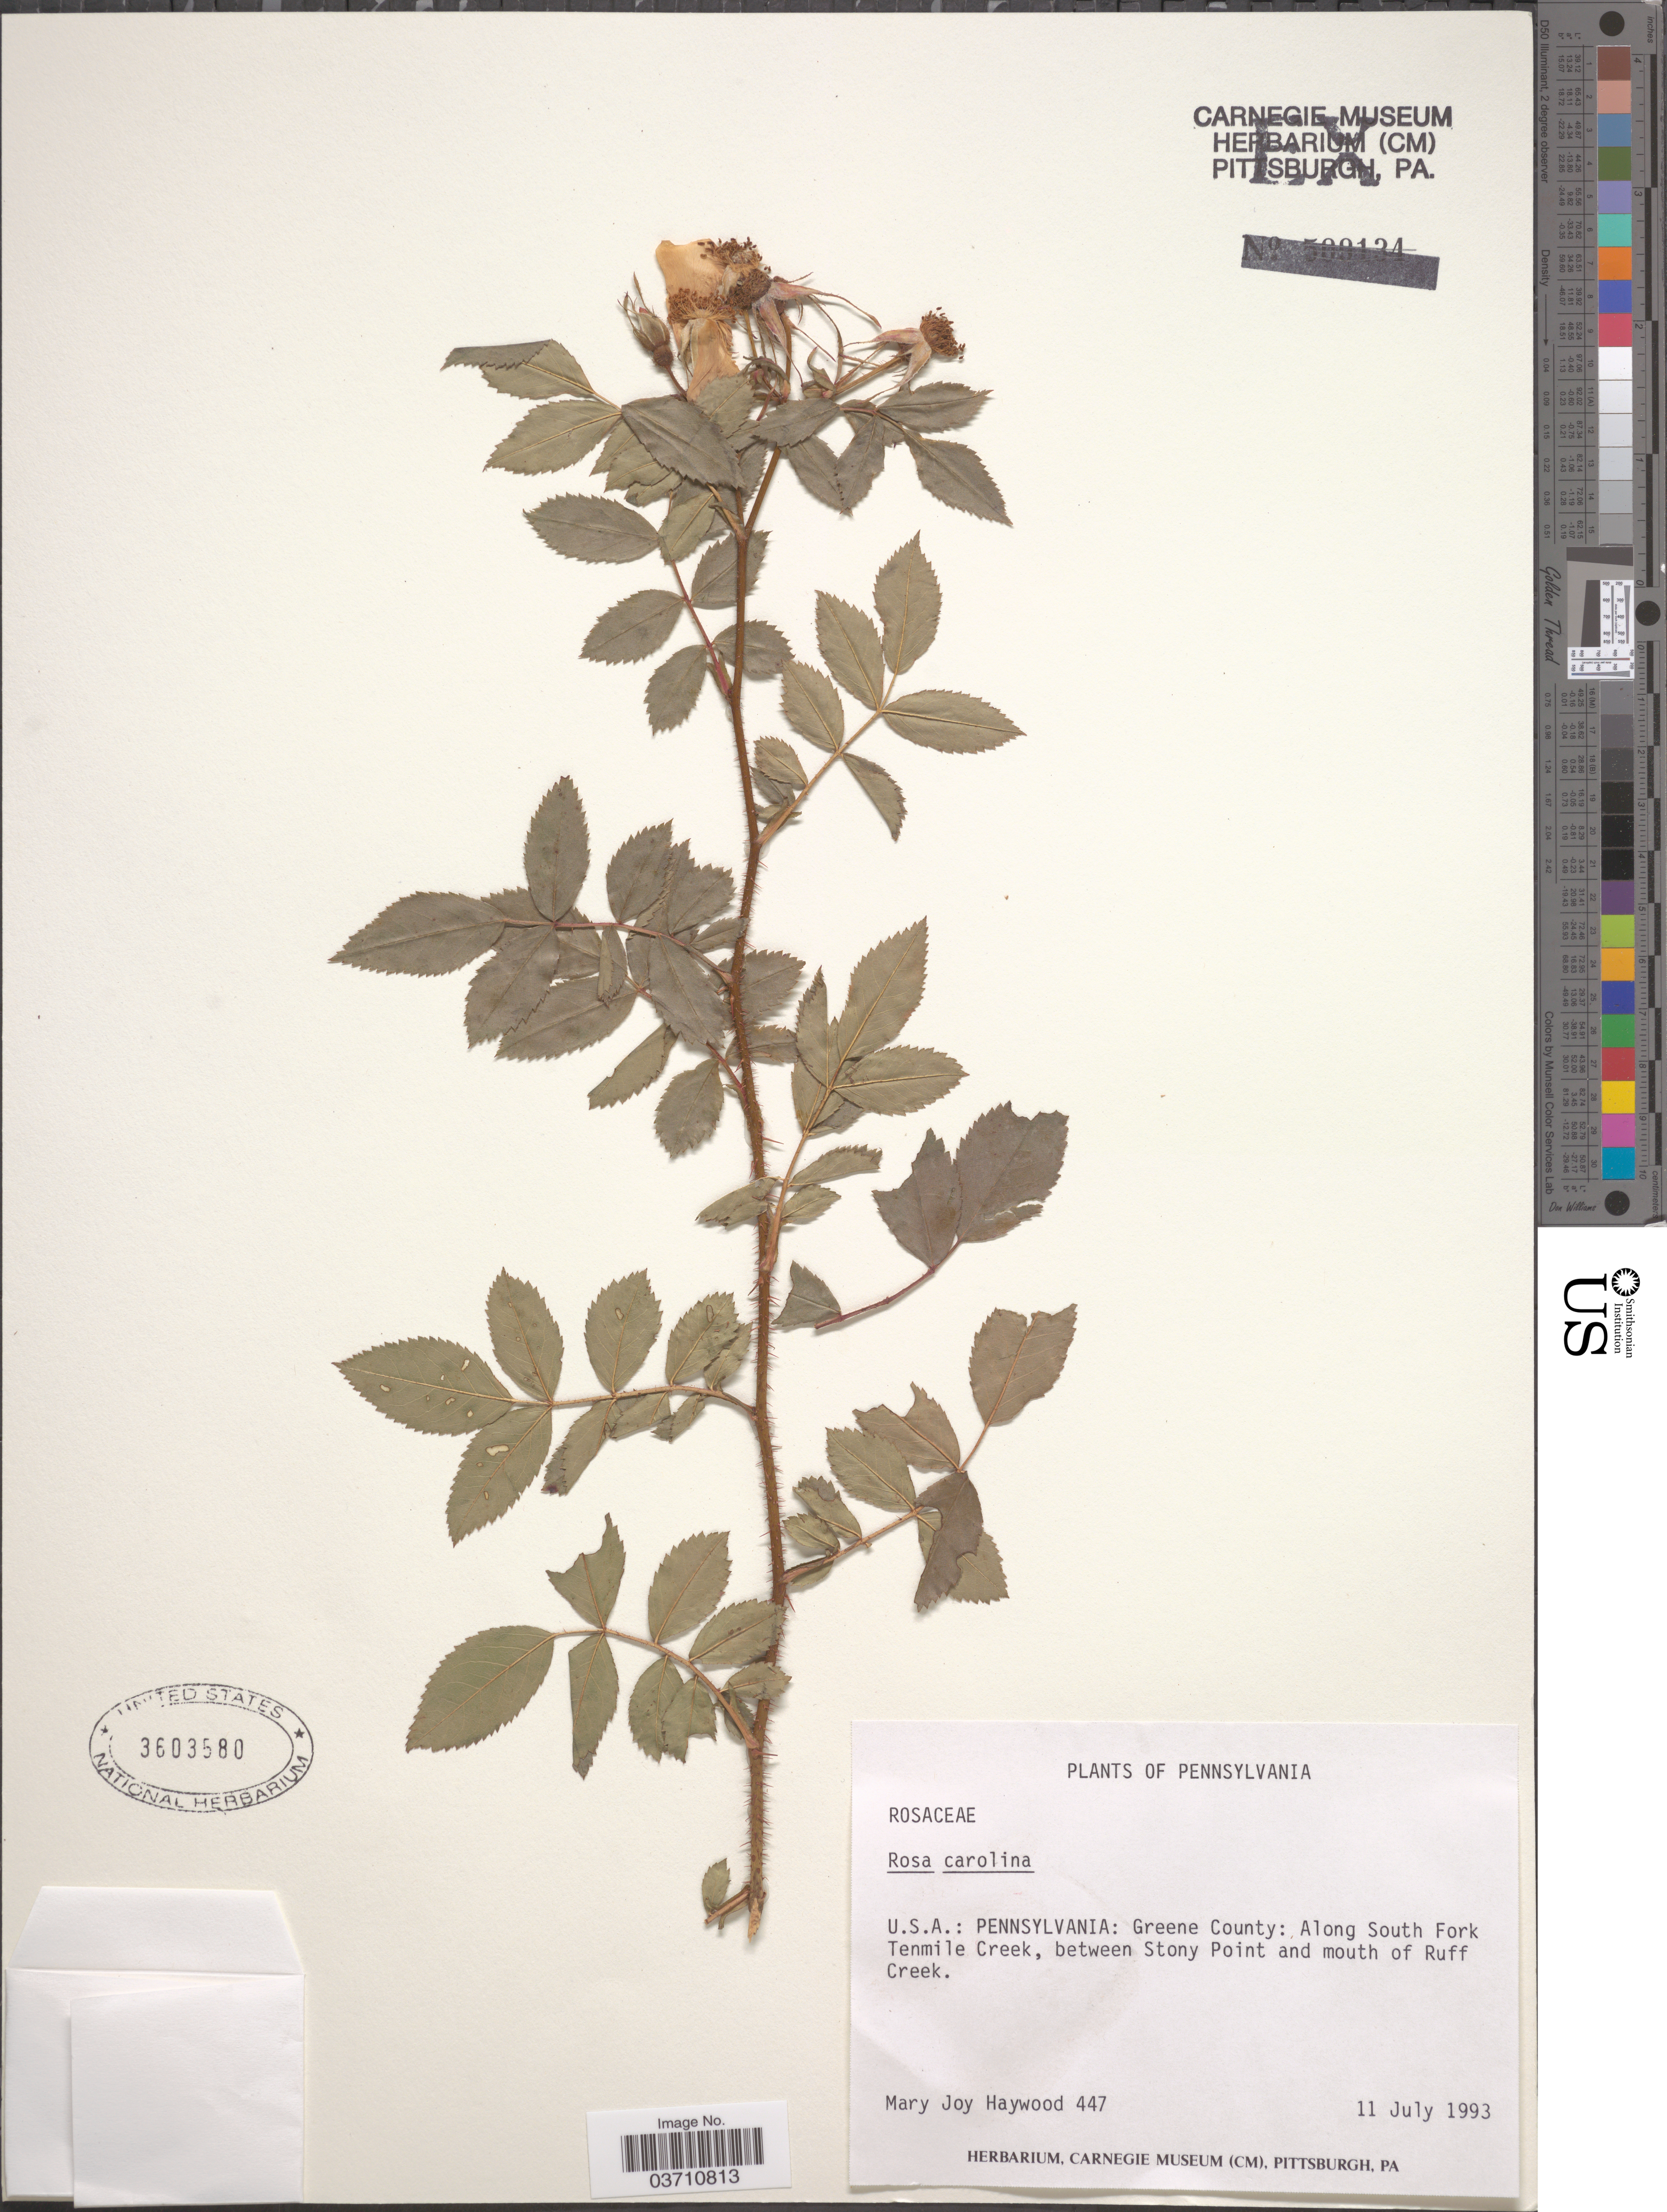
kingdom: Plantae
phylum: Tracheophyta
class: Magnoliopsida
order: Rosales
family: Rosaceae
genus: Rosa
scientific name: Rosa carolina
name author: L.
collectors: M. Haywood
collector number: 447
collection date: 1993-07-11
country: United States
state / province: Pennsylvania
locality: Greene County: Along South Fork Tenmile Creek, between Stony Point and mouth of Ruff Creek.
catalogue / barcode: US 3603580